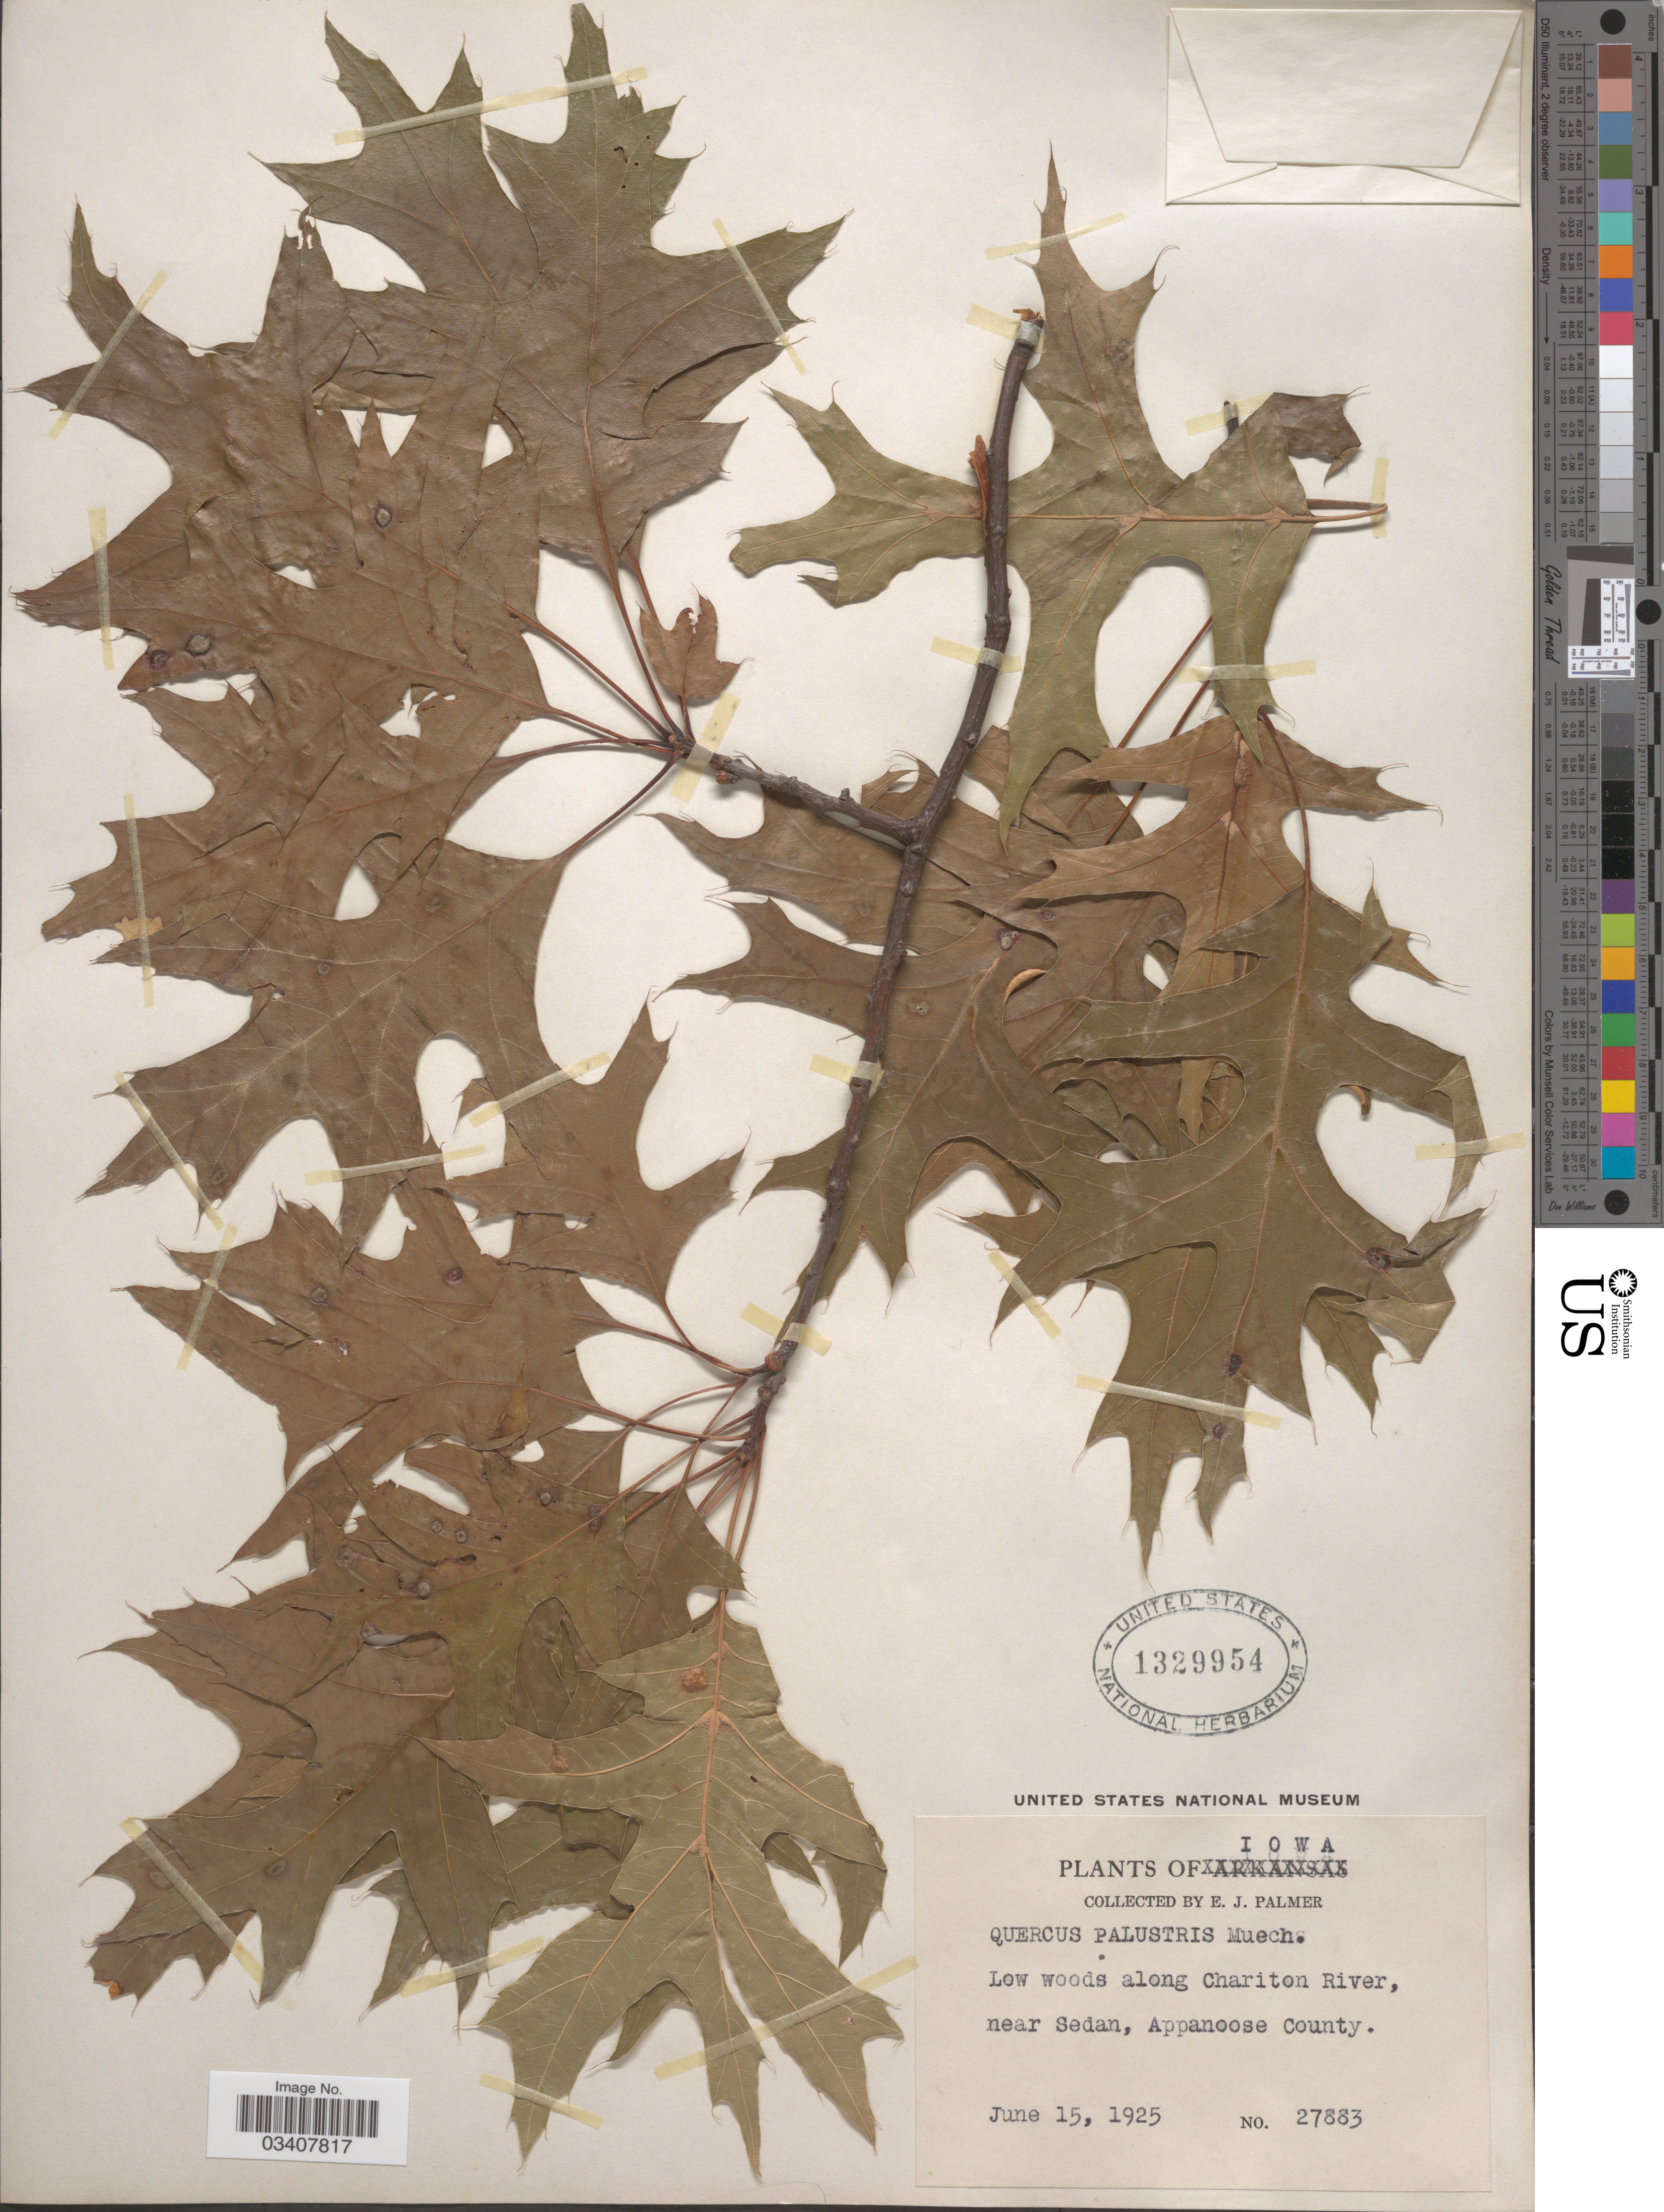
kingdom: Plantae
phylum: Tracheophyta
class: Magnoliopsida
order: Fagales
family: Fagaceae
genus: Quercus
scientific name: Quercus palustris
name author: Münchh.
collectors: E. J. Palmer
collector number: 27883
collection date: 1925-06-15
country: United States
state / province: Iowa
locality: Low woods along Chariton River, near Sedan, Appanoose County.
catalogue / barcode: US 1329954